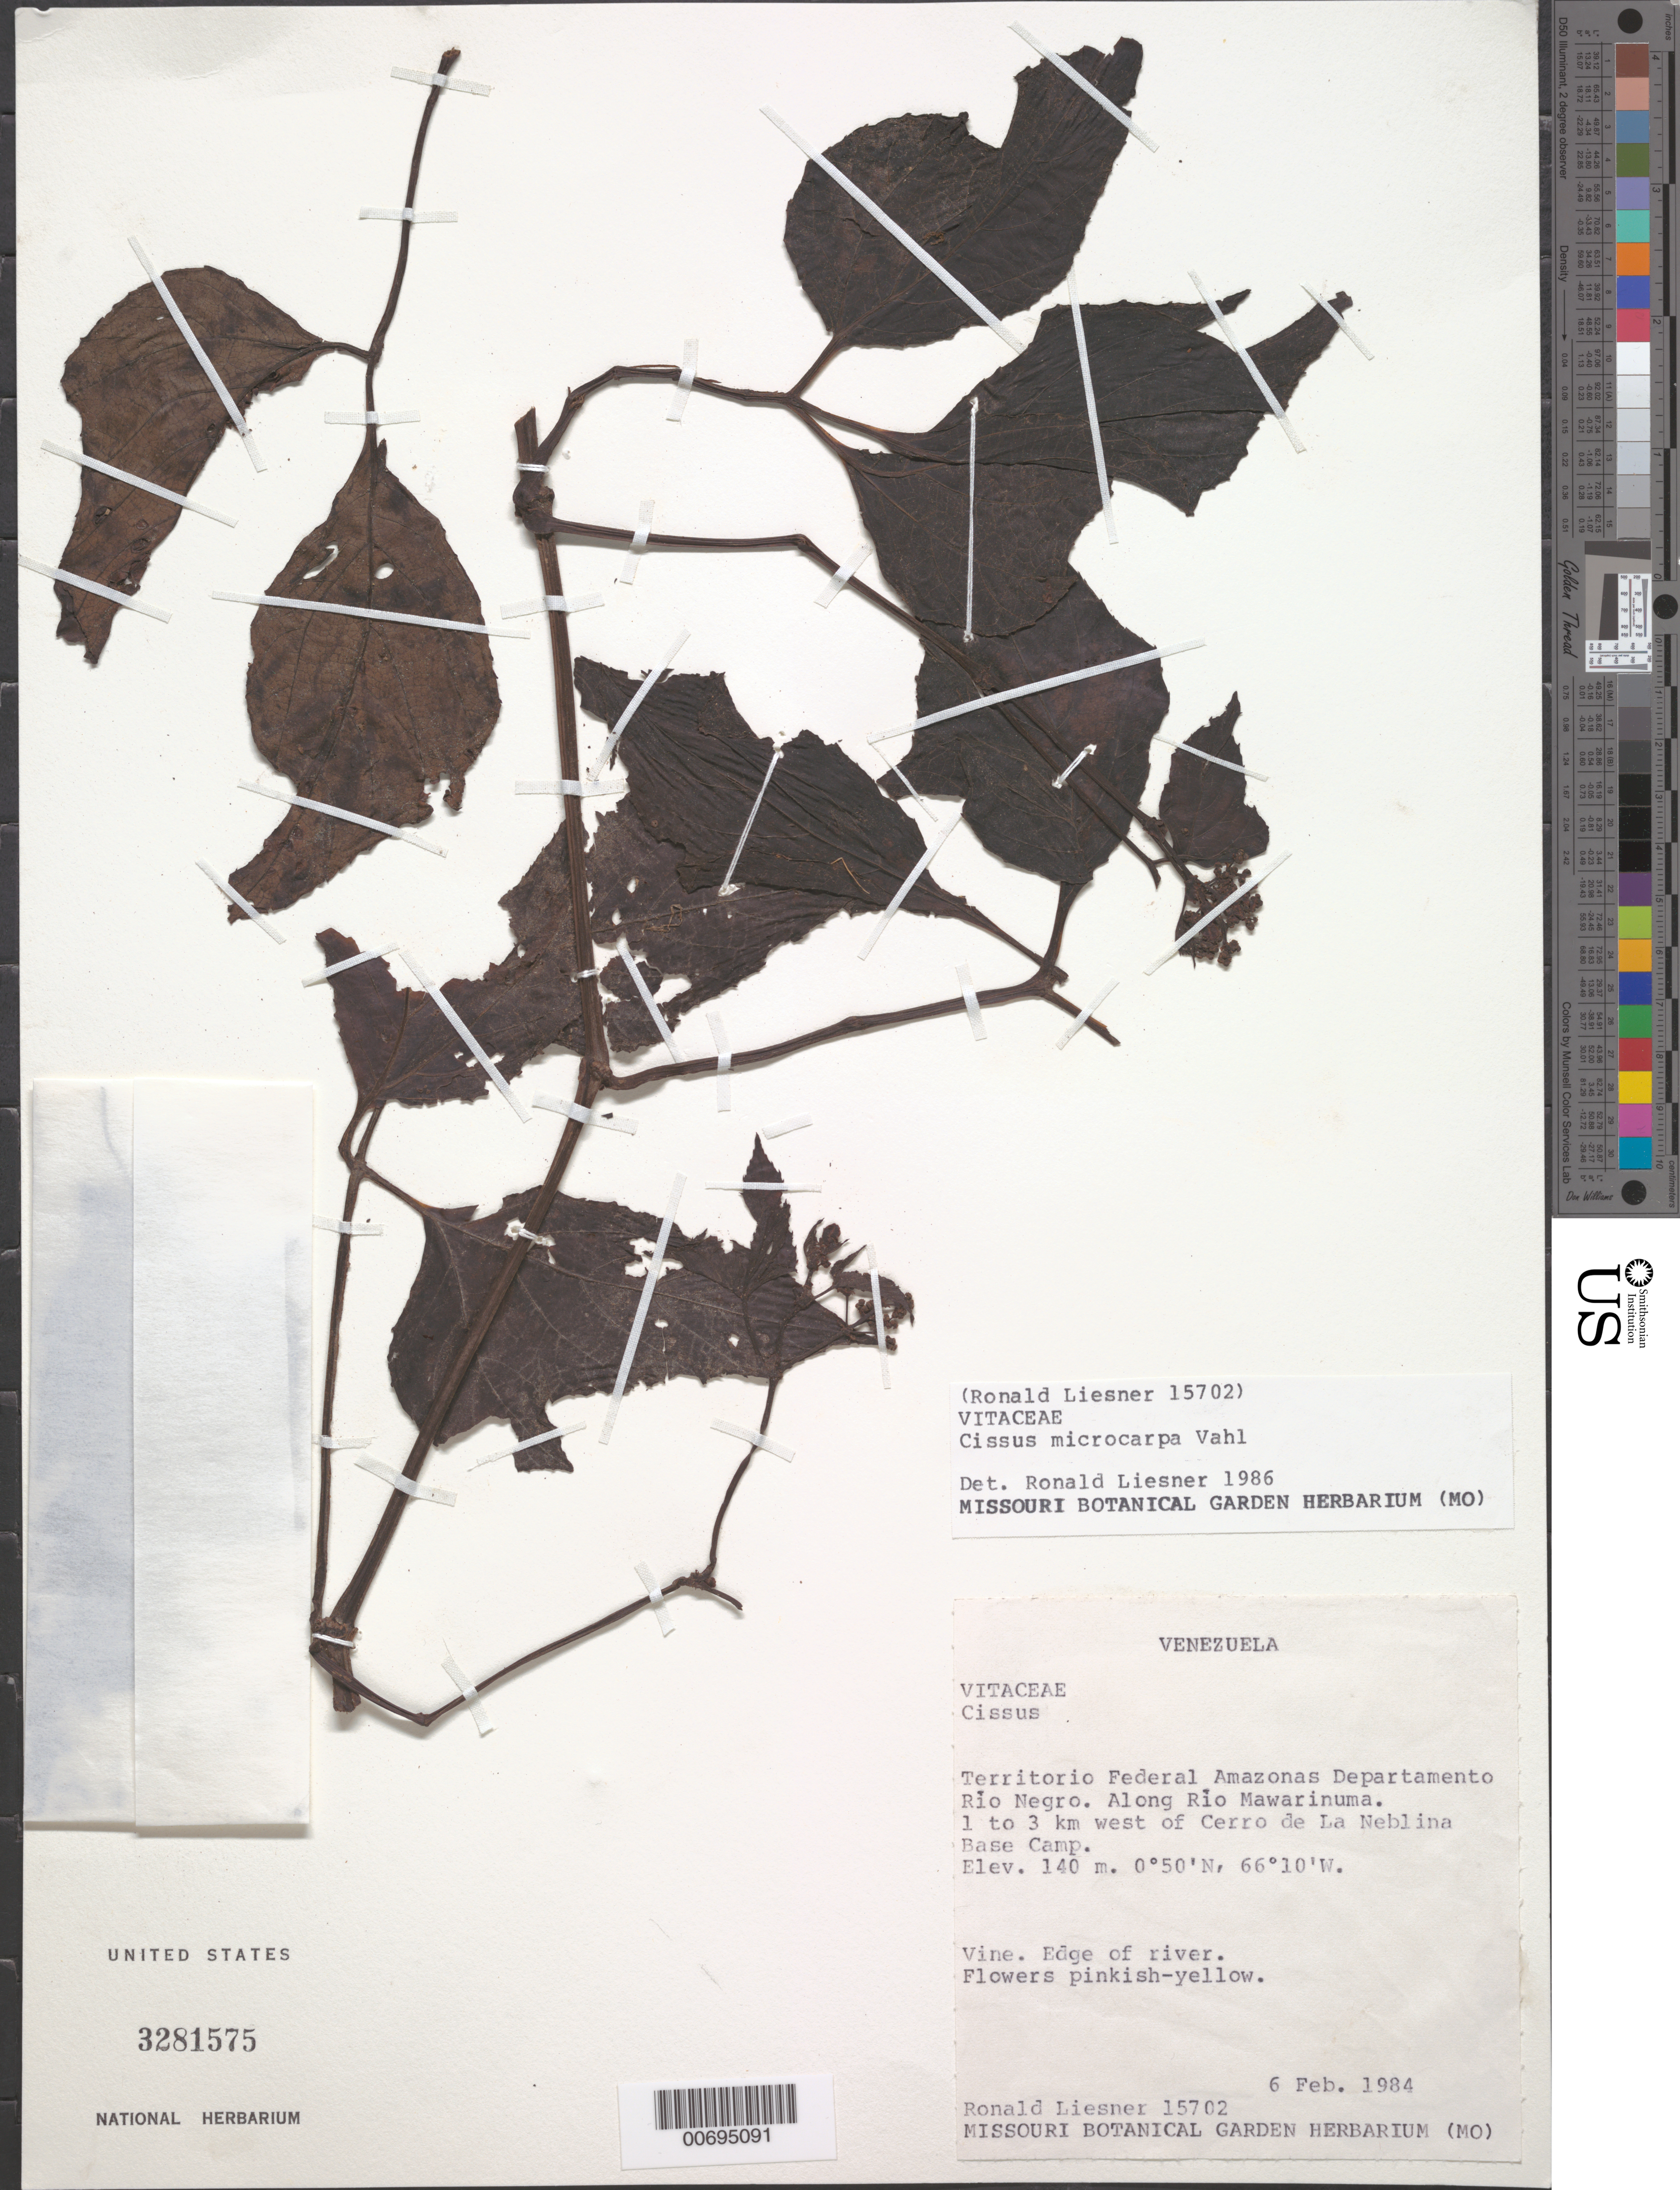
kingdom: Plantae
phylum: Tracheophyta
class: Magnoliopsida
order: Vitales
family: Vitaceae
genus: Cissus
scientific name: Cissus microcarpa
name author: Vahl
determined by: Liesner, R. L.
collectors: R. L. Liesner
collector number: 15702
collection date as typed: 6-Feb-84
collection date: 1984-02-06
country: Venezuela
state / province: Amazonas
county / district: Río Negro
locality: Río Mawarinuma, 1-3 km W of Cerro de La Neblina Base Camp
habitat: Edge of river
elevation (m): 140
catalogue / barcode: US 3281575